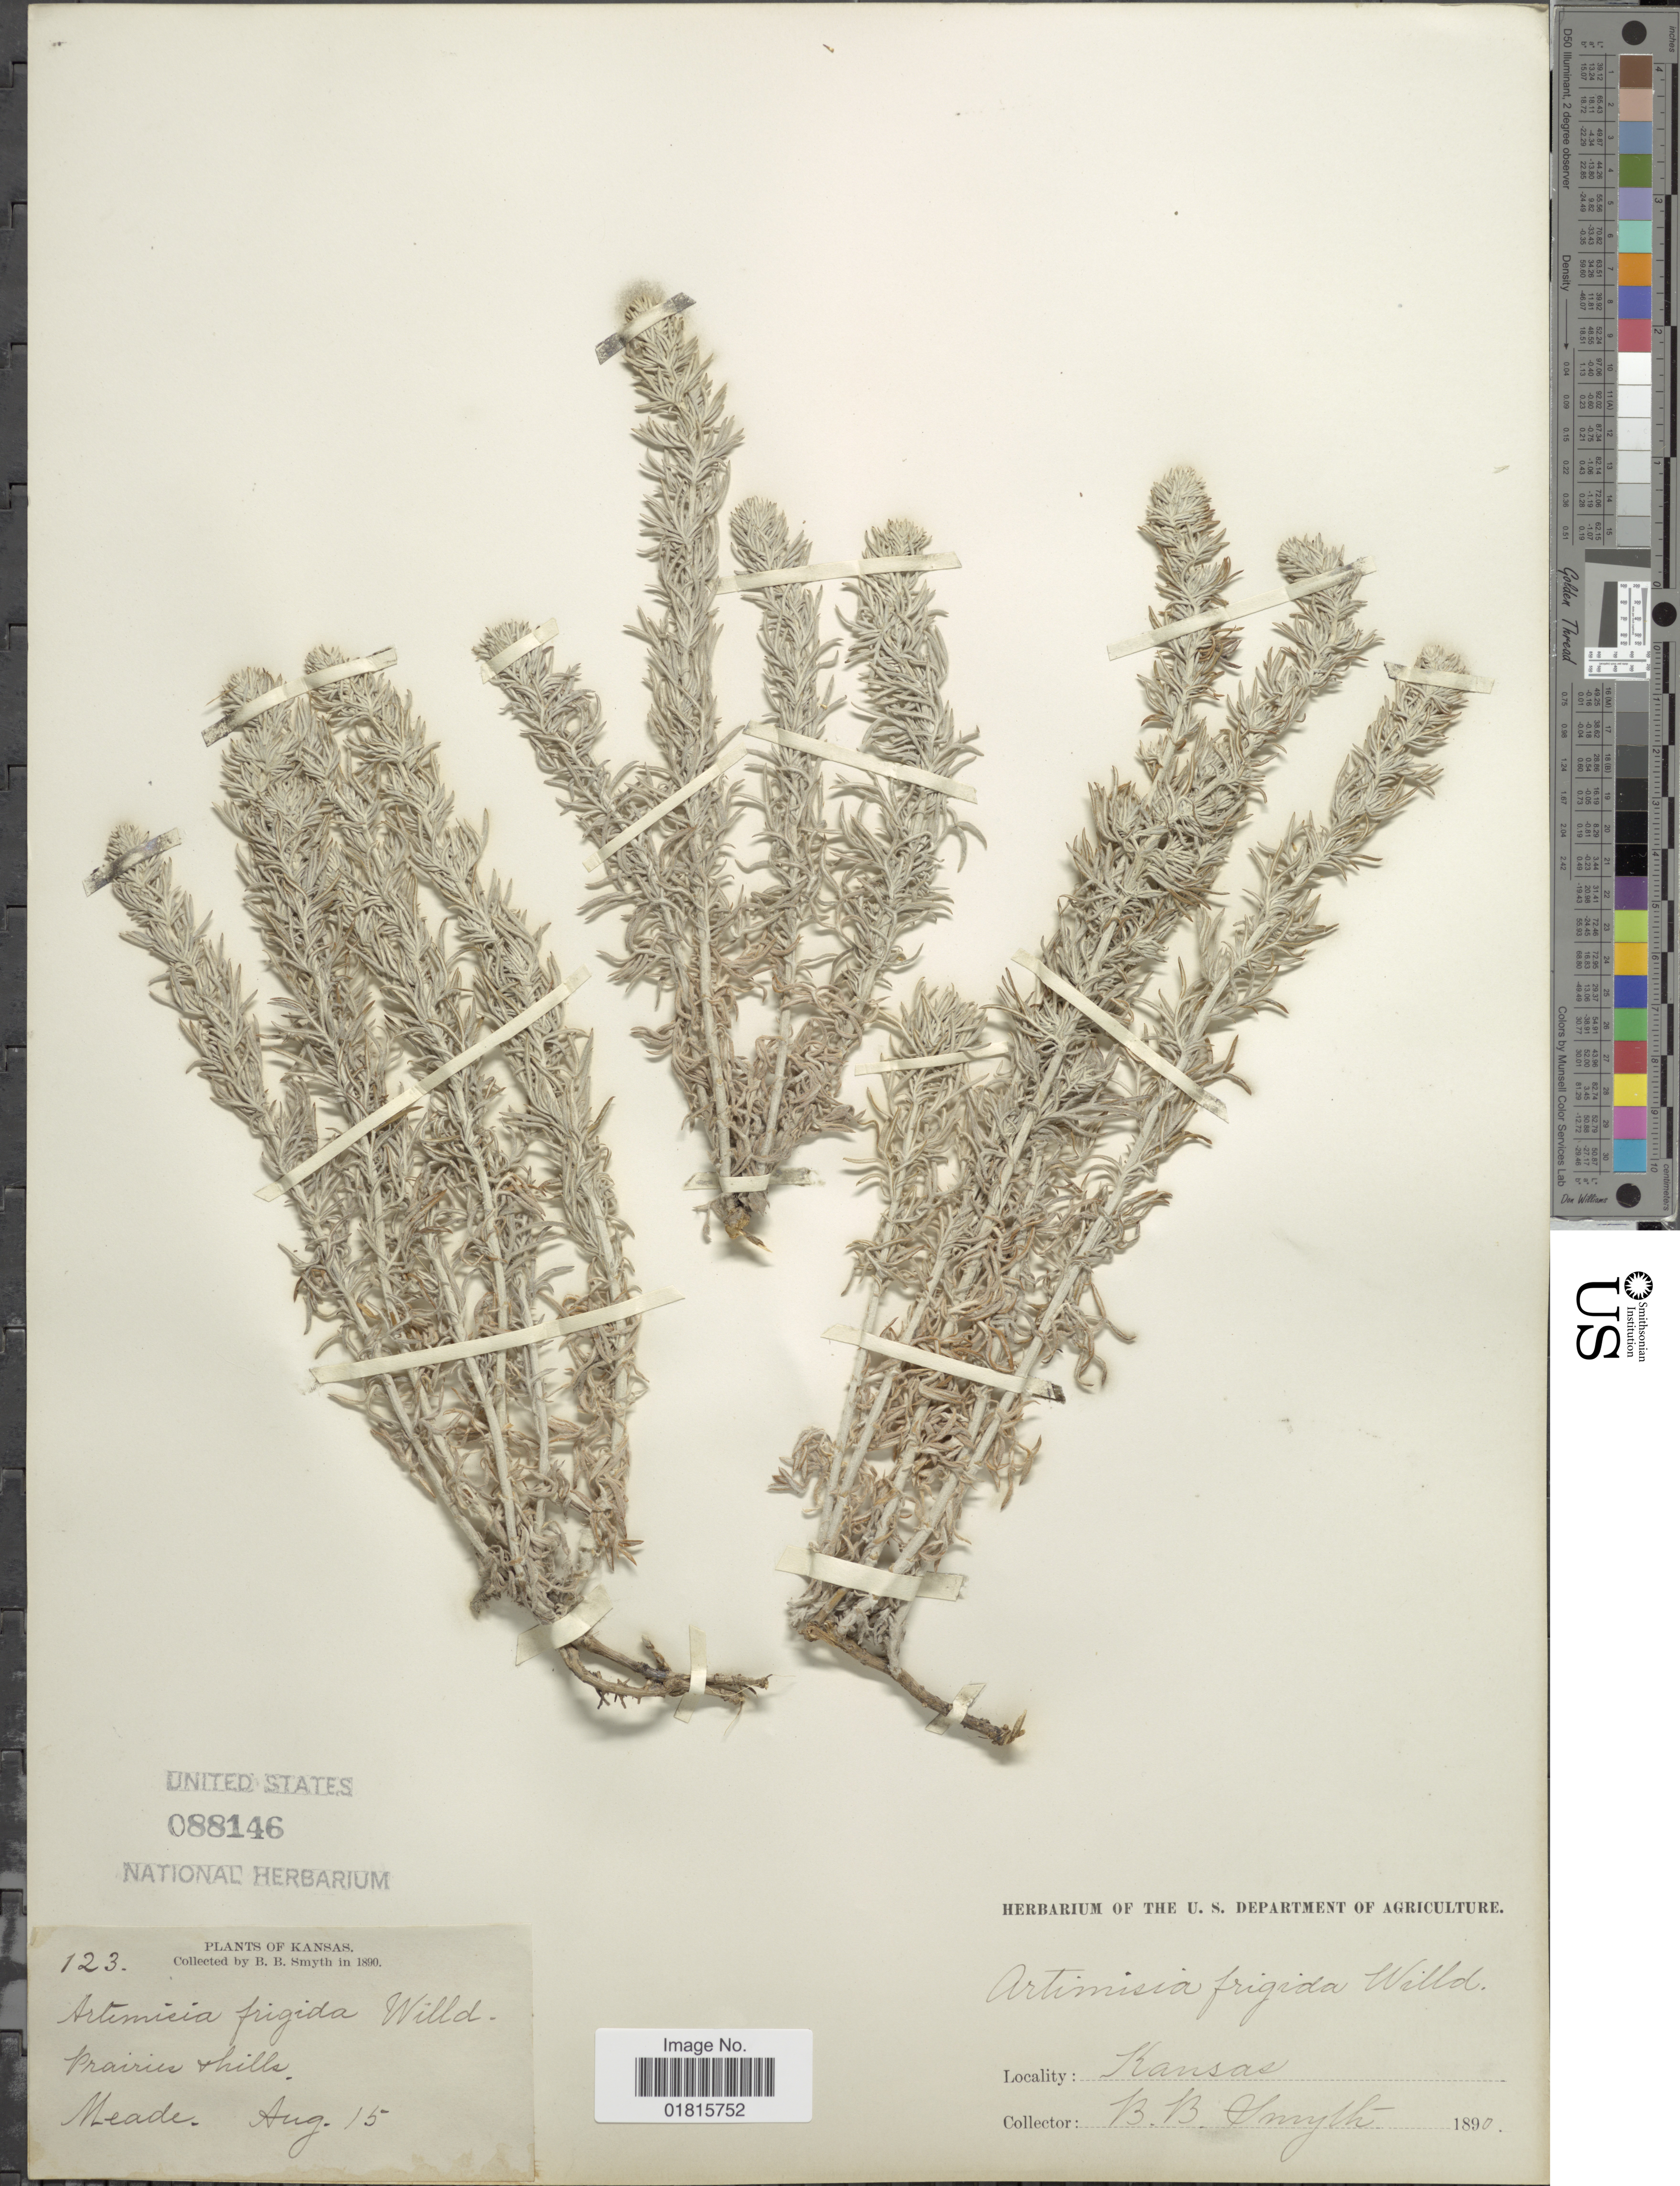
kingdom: Plantae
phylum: Tracheophyta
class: Magnoliopsida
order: Asterales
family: Asteraceae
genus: Artemisia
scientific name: Artemisia frigida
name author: Willd.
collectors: B. Smyth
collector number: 123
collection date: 1890-08-15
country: United States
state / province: Kansas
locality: Prairies hills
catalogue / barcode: US 88146